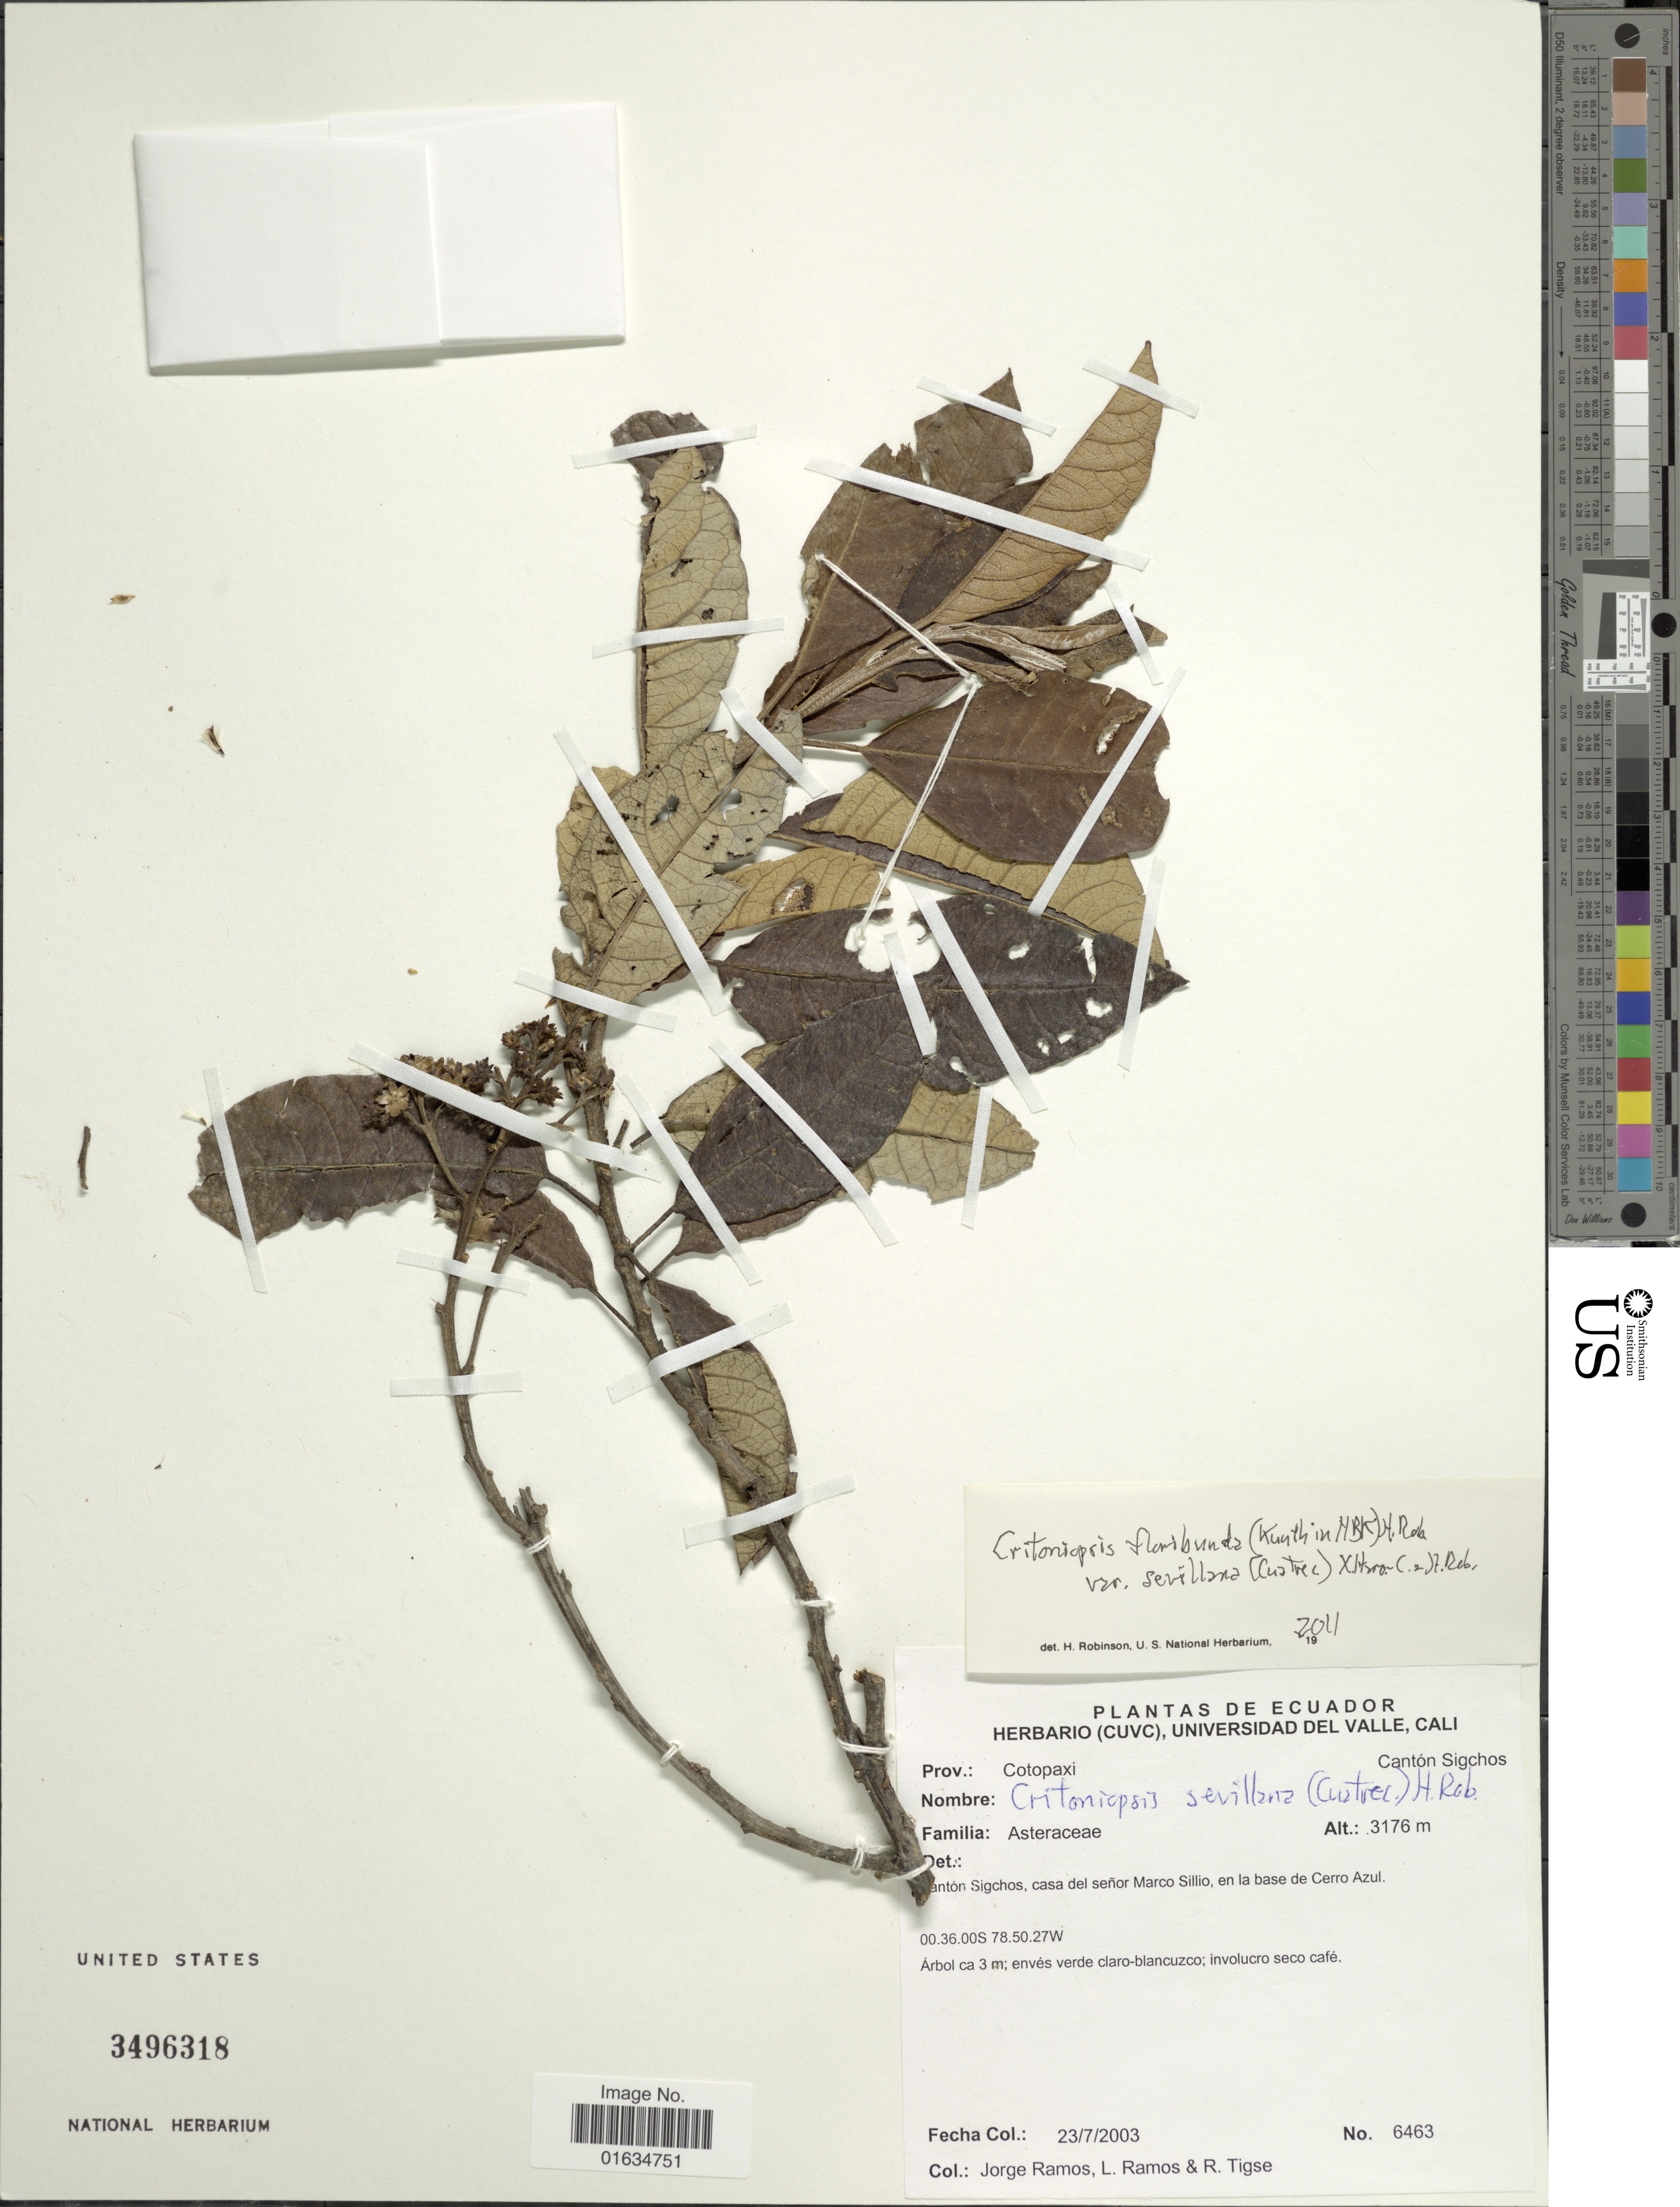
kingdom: Plantae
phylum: Tracheophyta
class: Magnoliopsida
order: Asterales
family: Asteraceae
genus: Critoniopsis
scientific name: Critoniopsis floribunda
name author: (Kunth) H. Rob.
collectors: J. Ramos, L. Ramos & R. Tigse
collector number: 6463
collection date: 2003-07-23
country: Ecuador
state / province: Cotopaxi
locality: Cantón Sigchos, Camtón Sigchos, casa del señor Marco Sillio, en la base de Cerro Azul.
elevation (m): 3176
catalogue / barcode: US 3496318